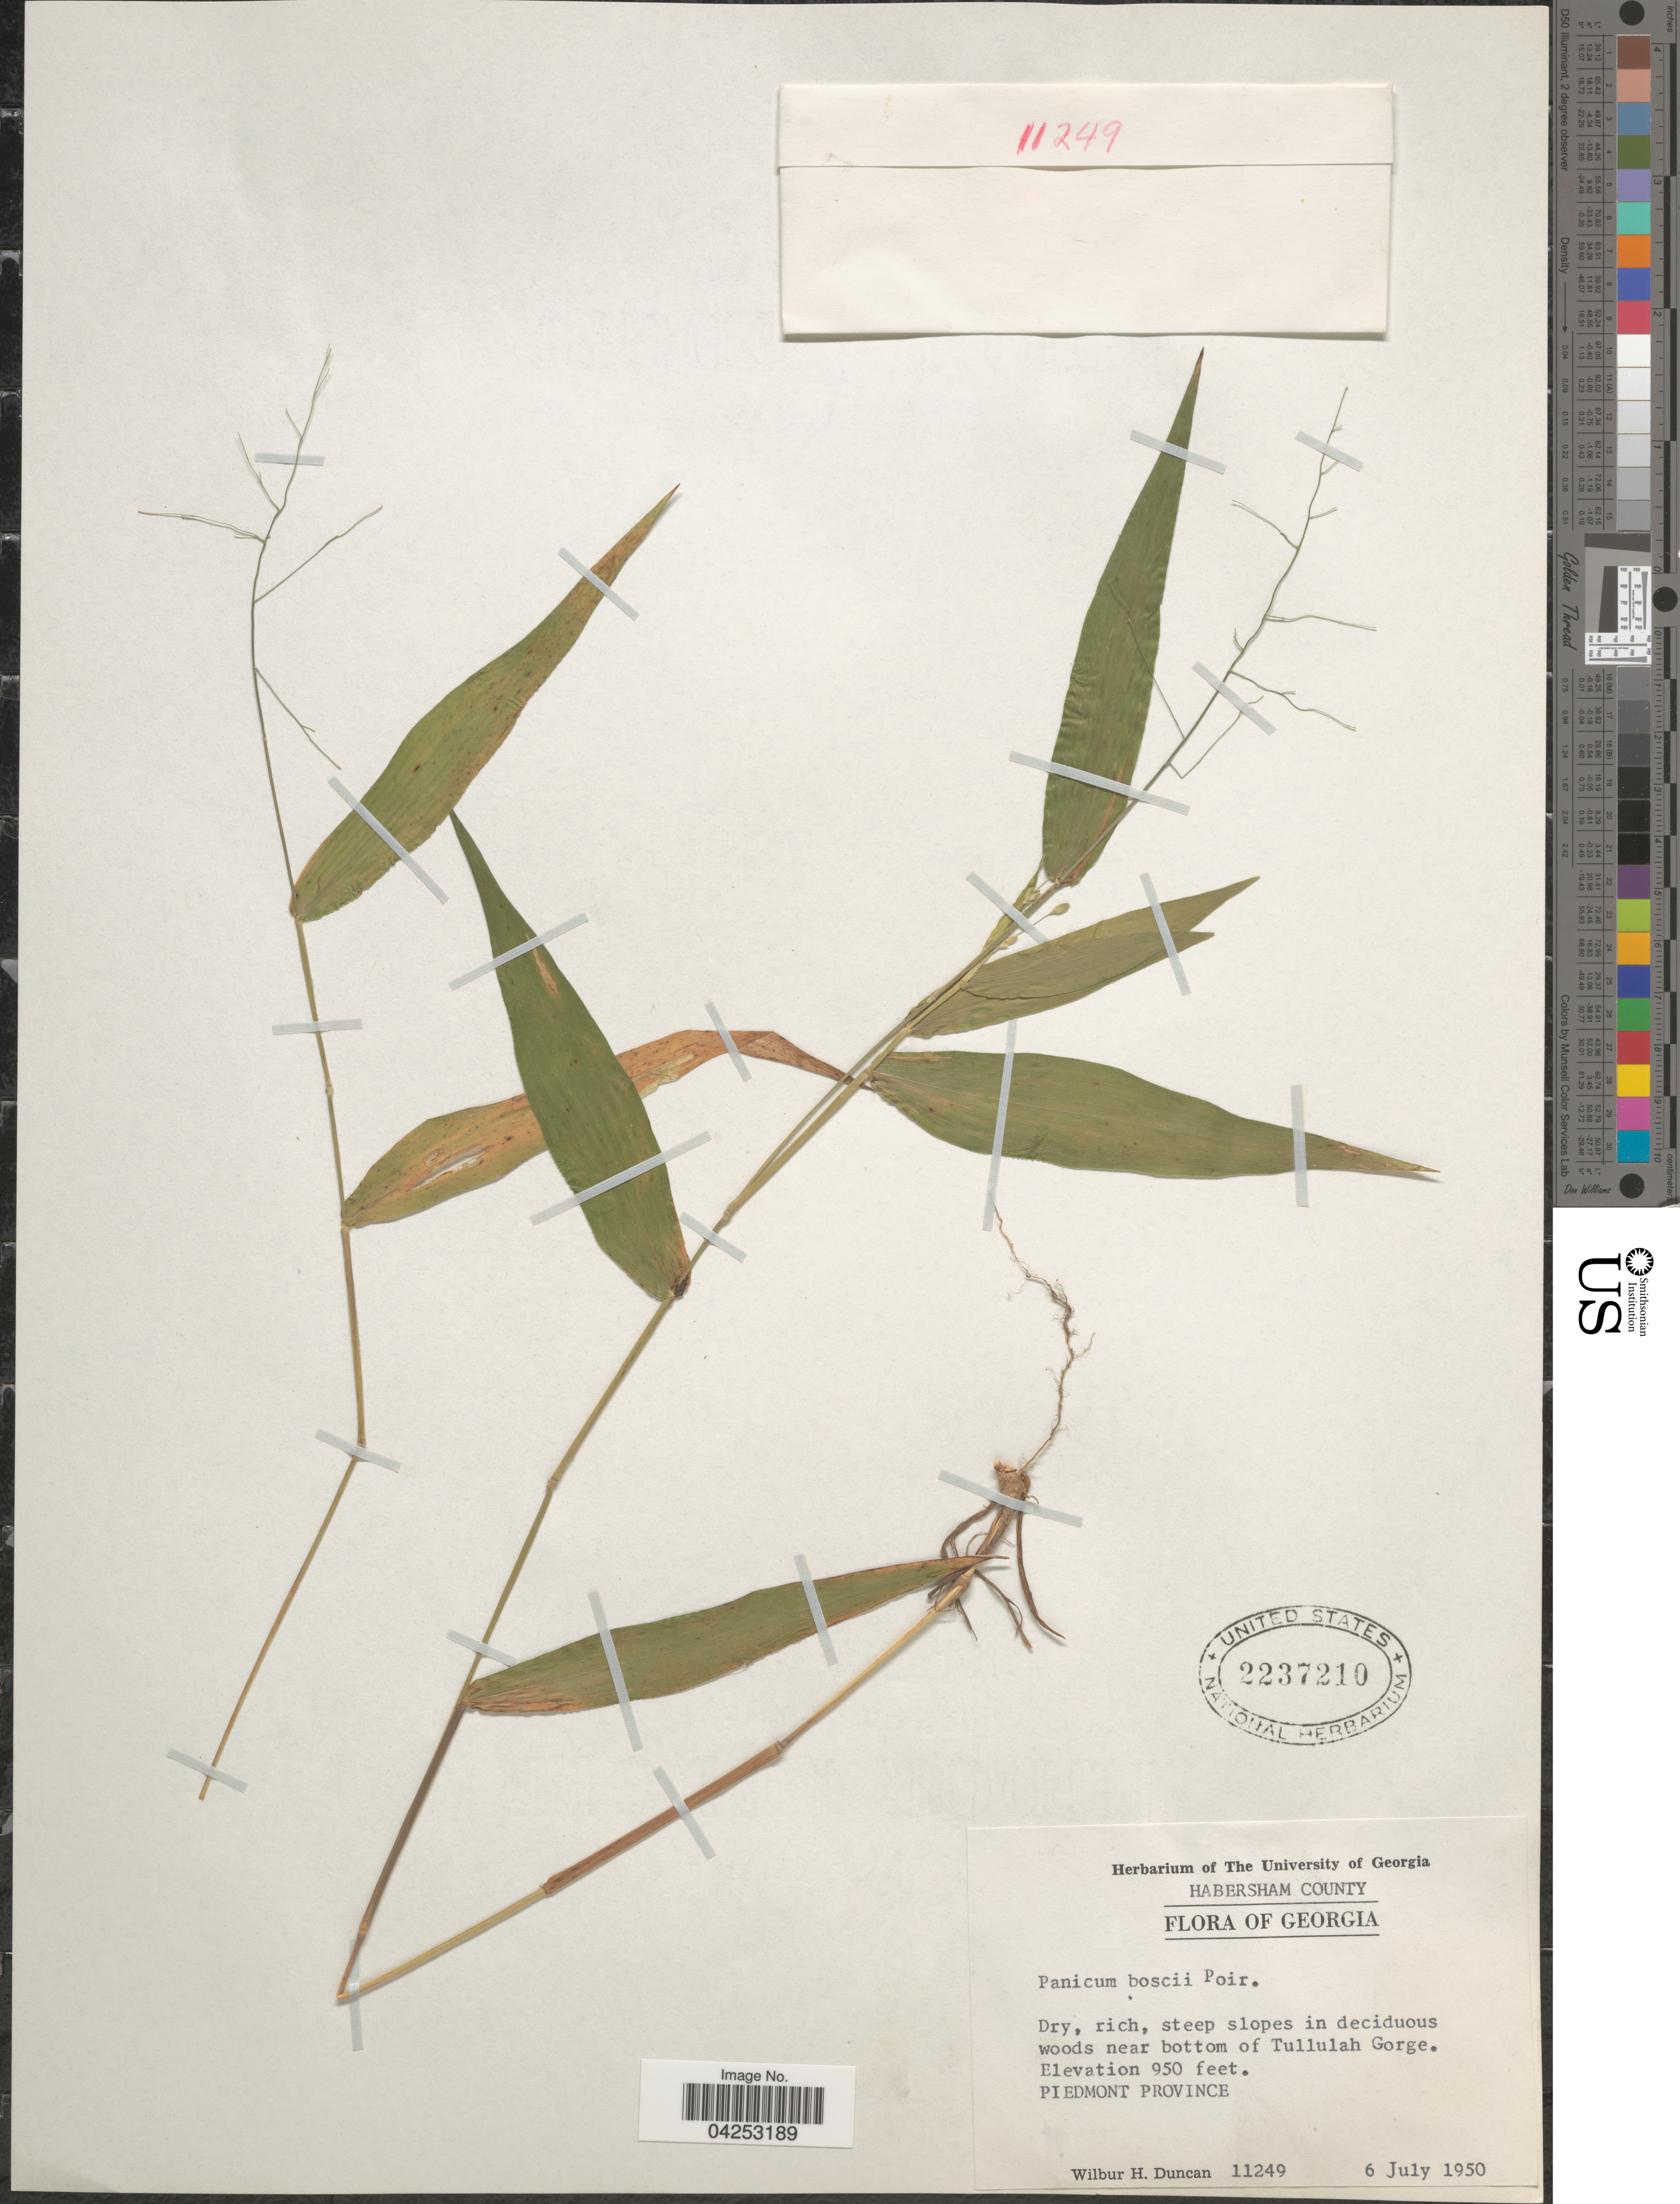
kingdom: Plantae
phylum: Tracheophyta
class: Liliopsida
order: Poales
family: Poaceae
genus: Dichanthelium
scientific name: Dichanthelium boscii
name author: (Poir.) Gould & C.A. Clark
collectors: W. H. Duncan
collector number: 11249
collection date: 1950-07-06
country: United States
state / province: Georgia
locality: Habersham County. Dry, rich, steep slopes in deciduous woods near bottom of Tullulah Gorge. Piedmont Province.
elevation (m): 290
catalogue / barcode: US 2237210